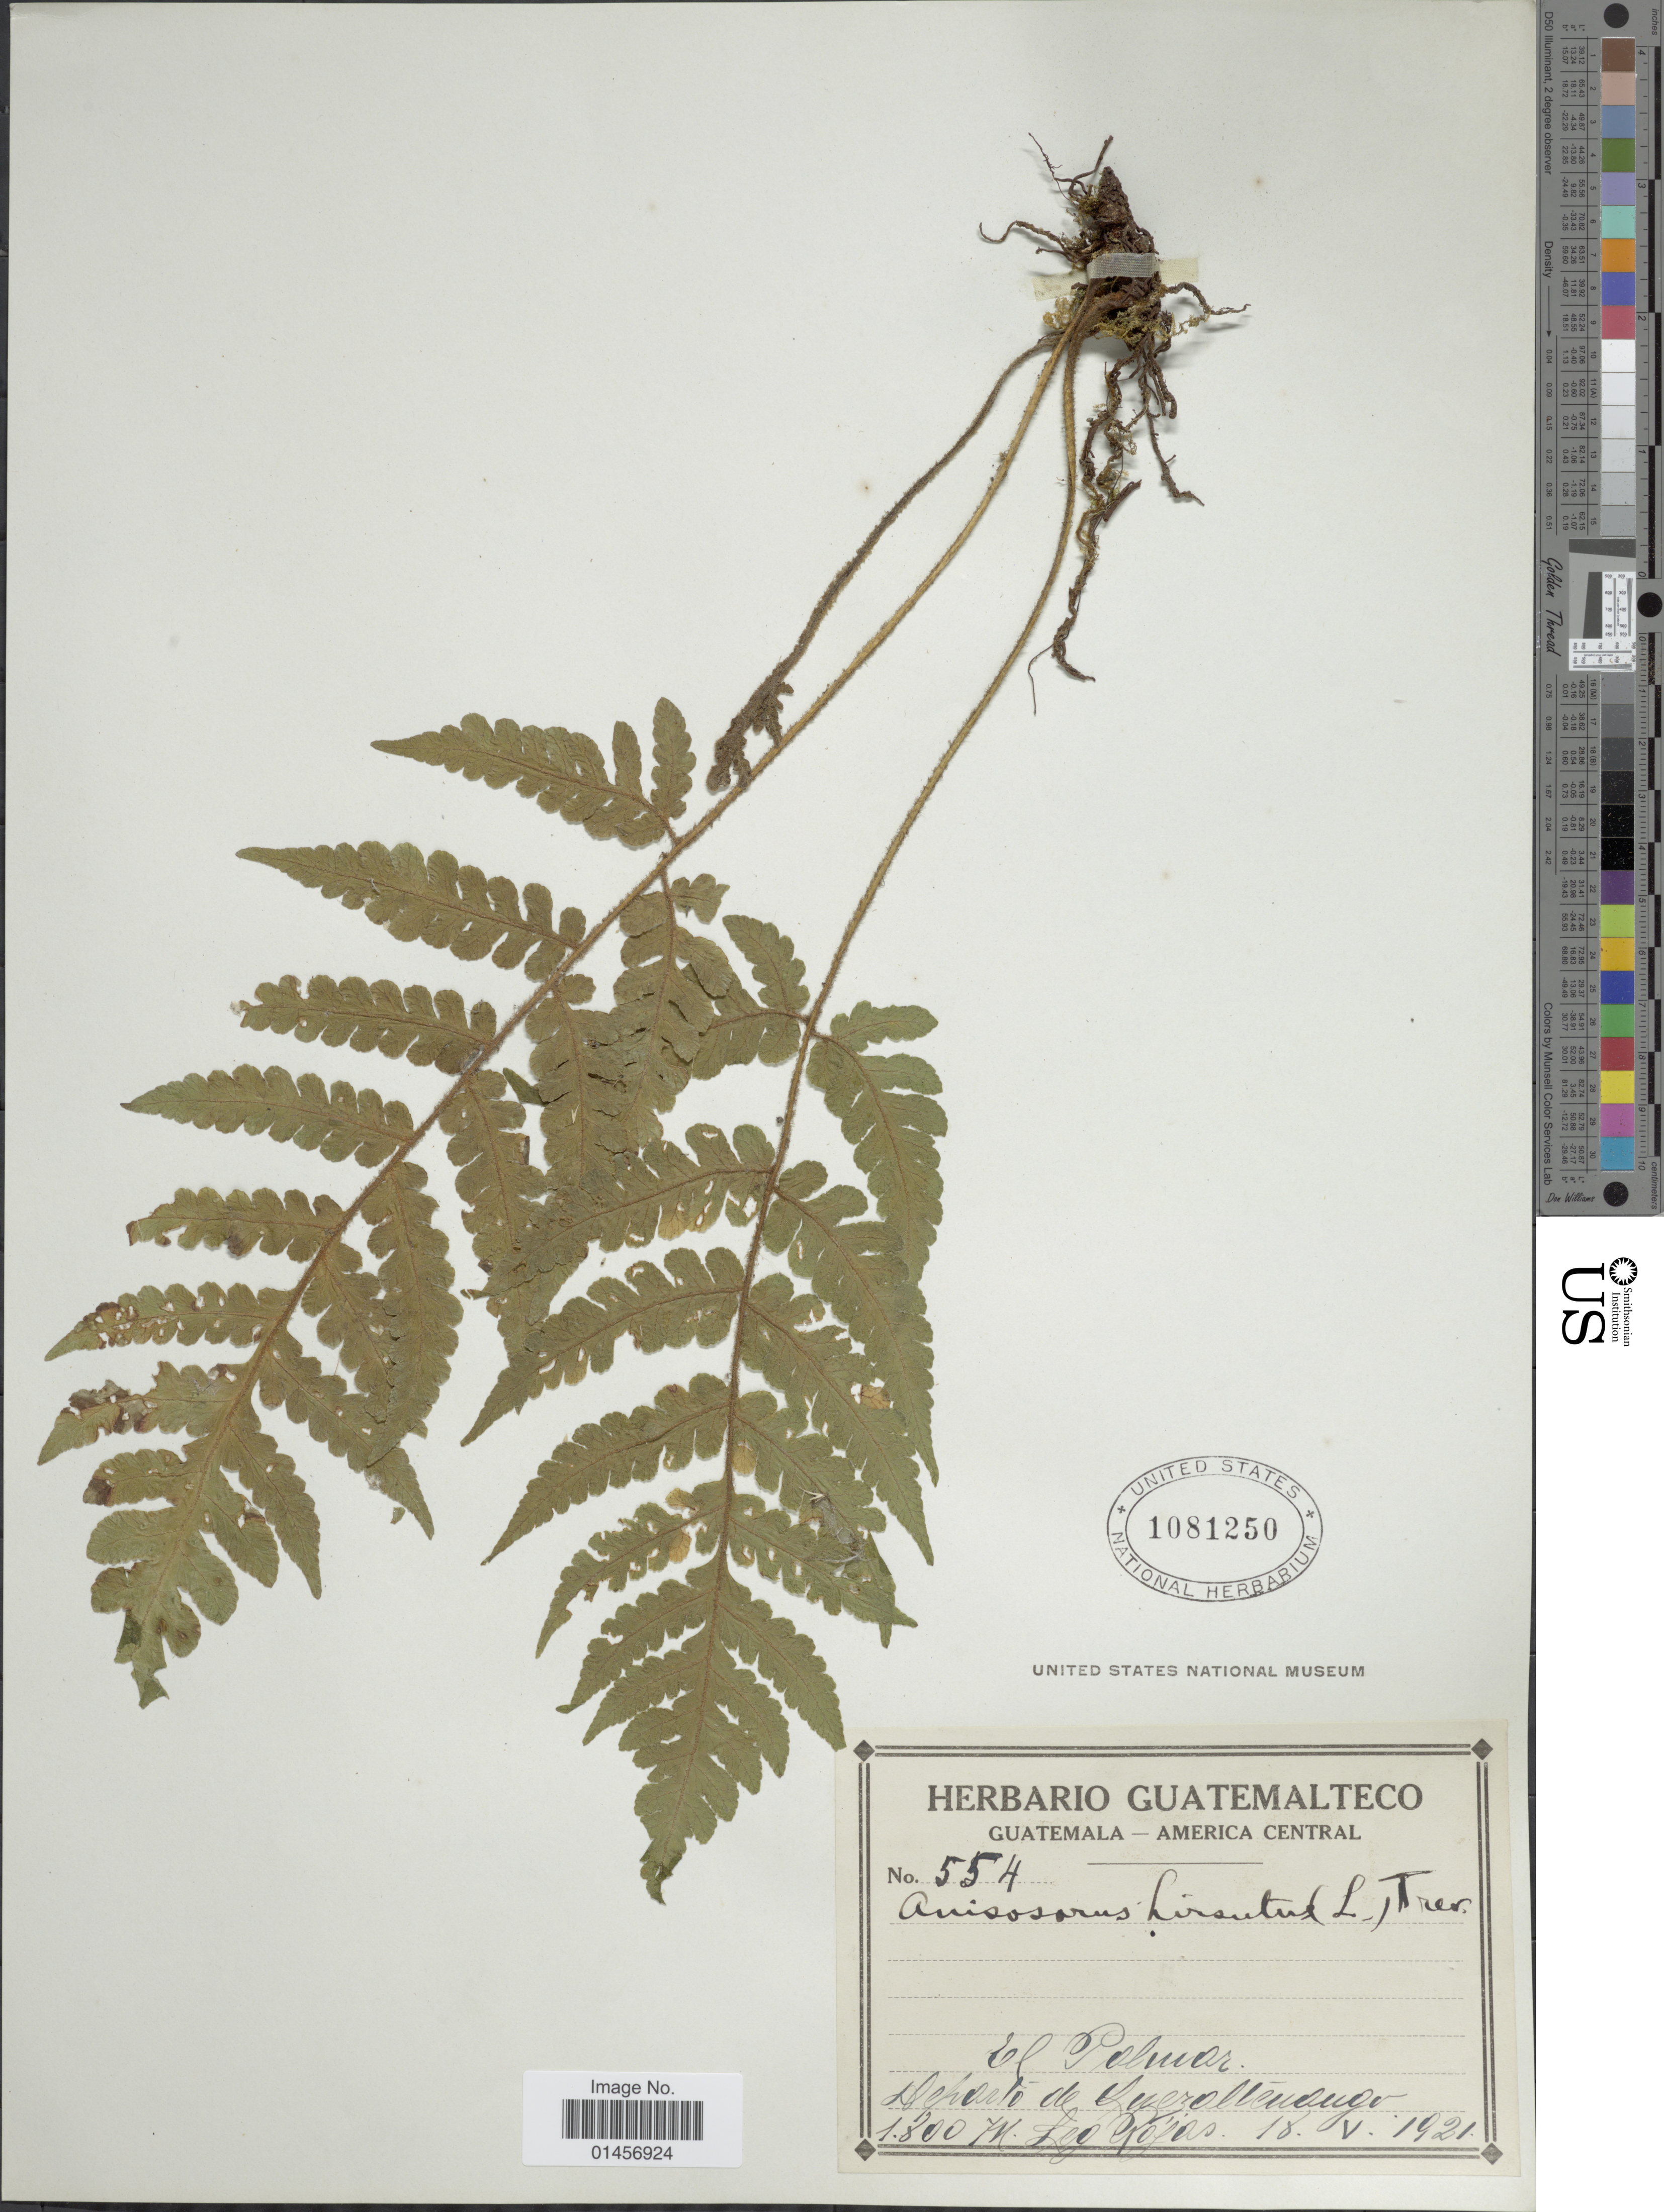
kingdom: Plantae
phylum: Tracheophyta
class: Polypodiopsida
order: Polypodiales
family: Lonchitidaceae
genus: Lonchitis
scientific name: Lonchitis hirsuta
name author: L.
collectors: -. Rogers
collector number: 554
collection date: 1921-05-18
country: Guatemala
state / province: Guatemala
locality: El Palmar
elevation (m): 1800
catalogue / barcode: US 1081250